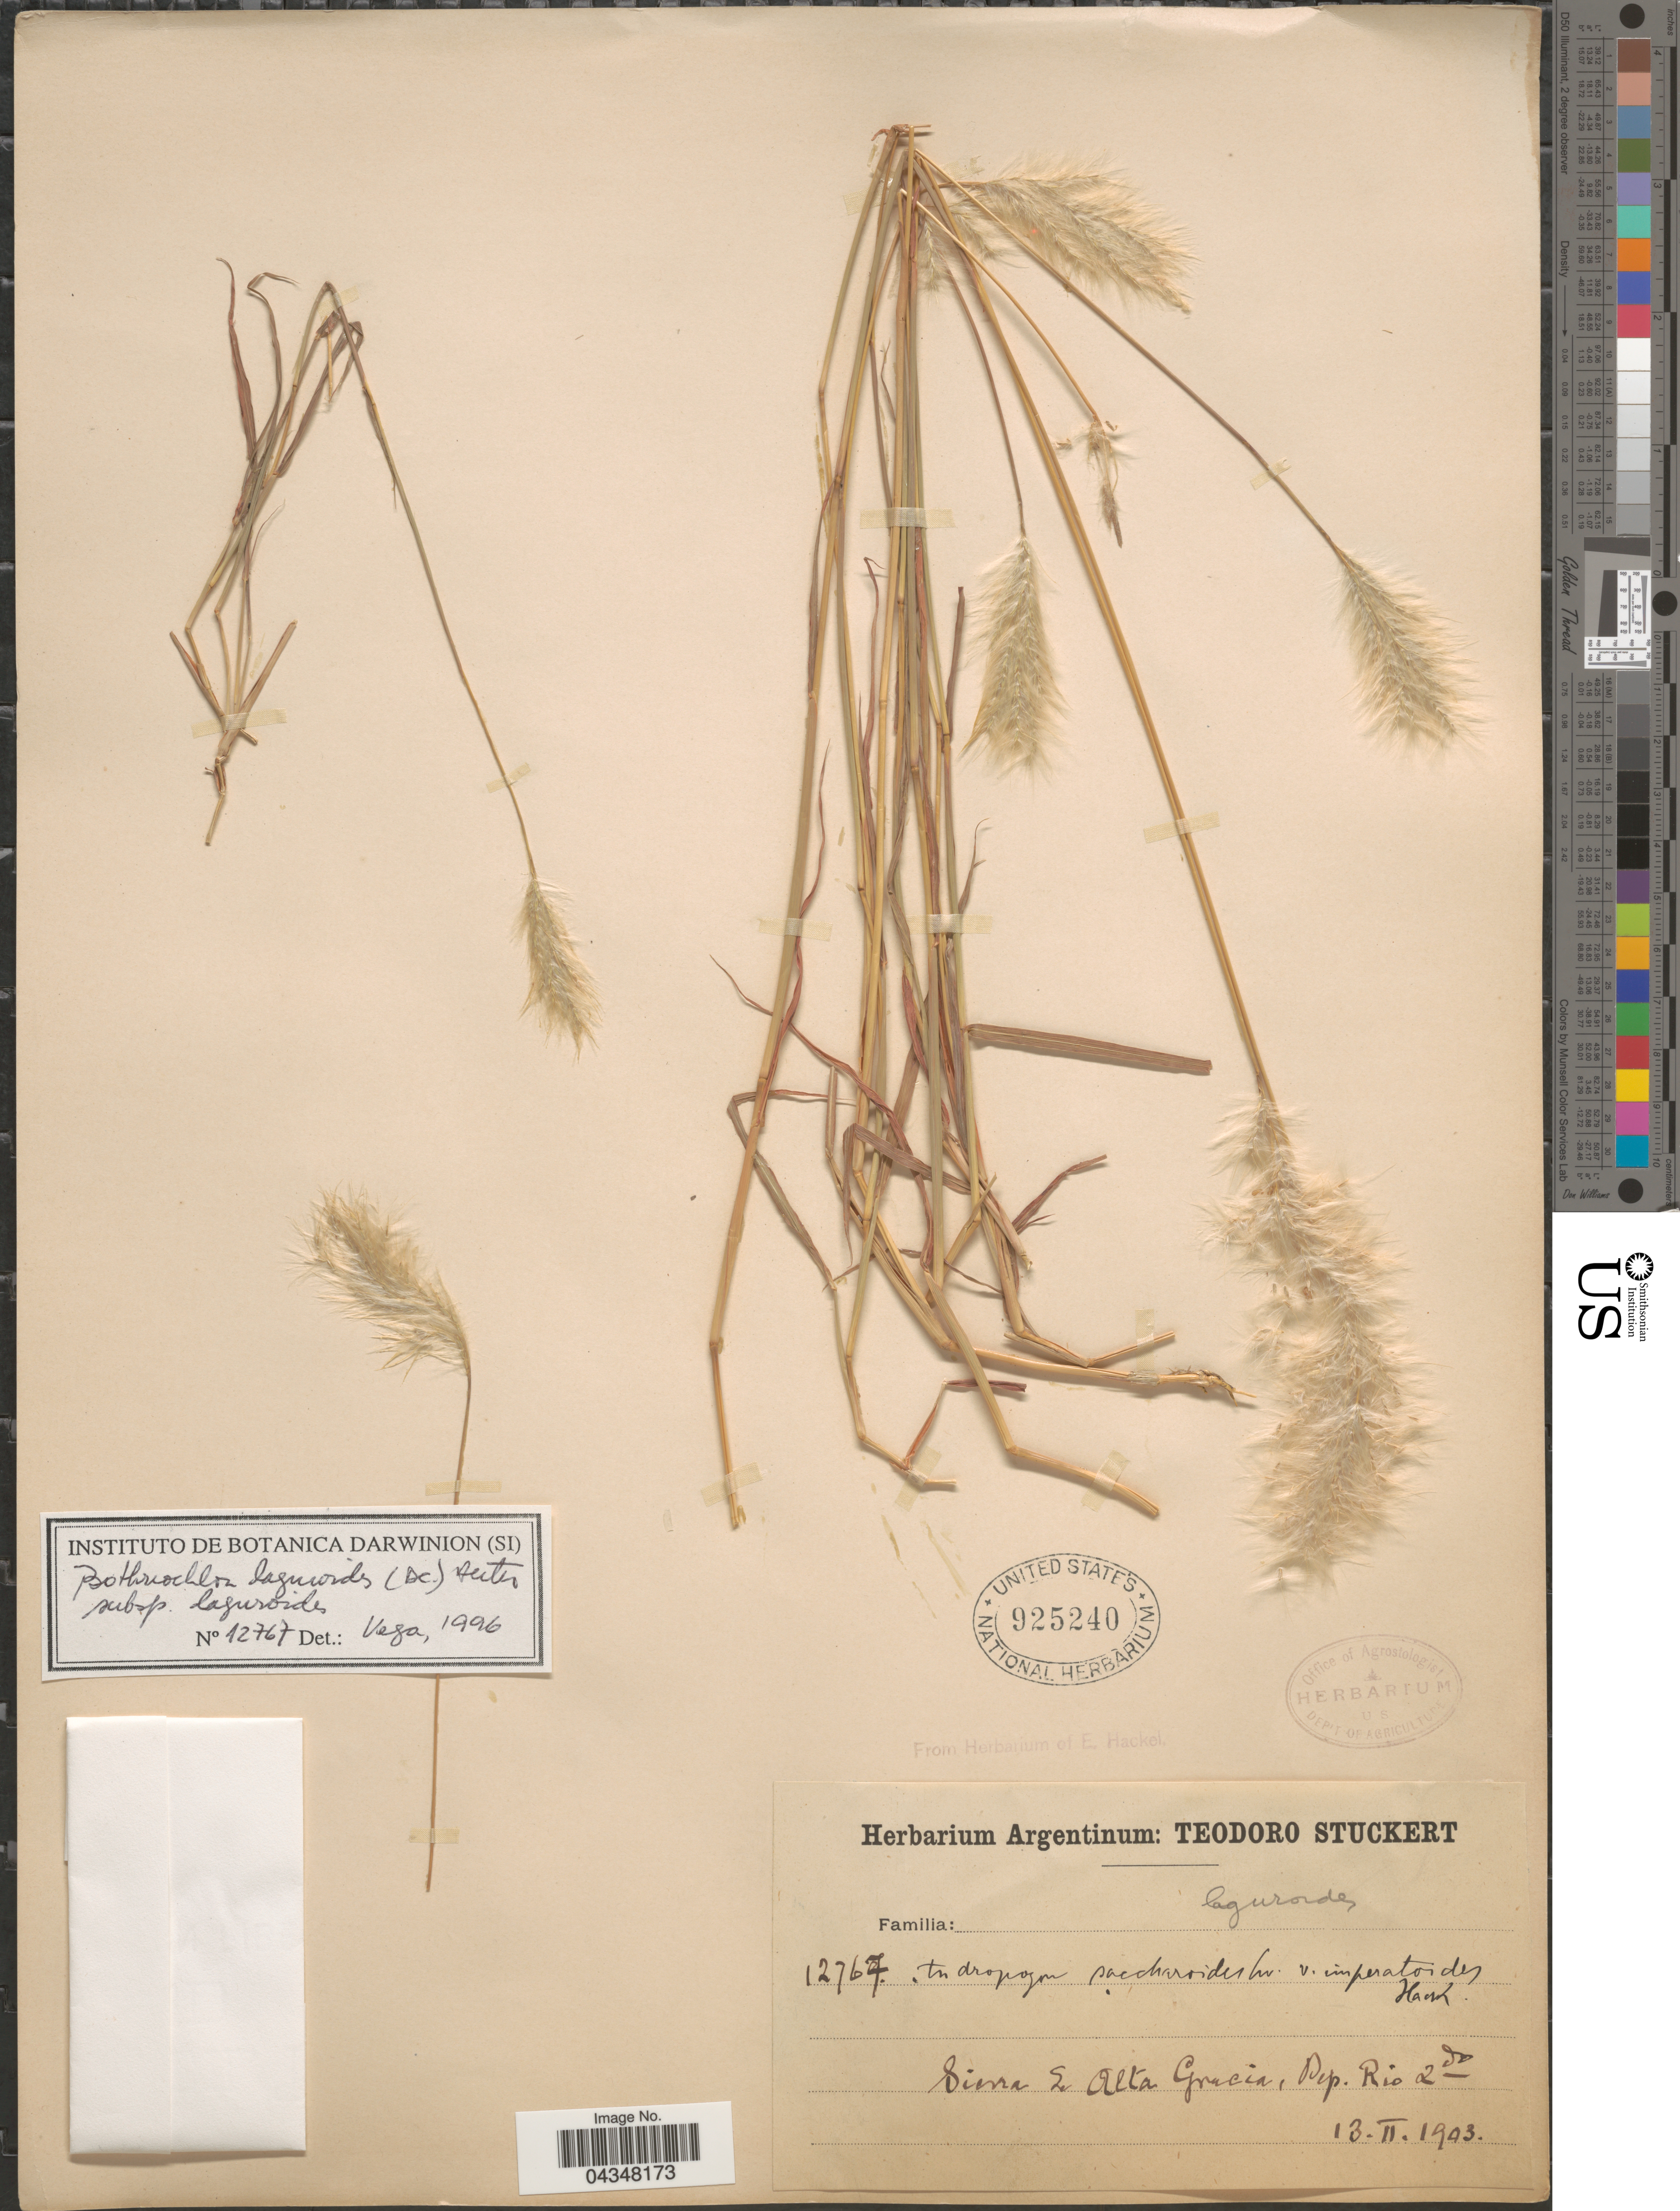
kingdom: Plantae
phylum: Tracheophyta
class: Liliopsida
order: Poales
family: Poaceae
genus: Bothriochloa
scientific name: Bothriochloa laguroides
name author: (DC.) Herter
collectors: T. Stuckert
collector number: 12767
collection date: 1903-02-13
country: Argentina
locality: Sierra de Alta Gracia, Dep. Rio 2do.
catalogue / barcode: US 925240